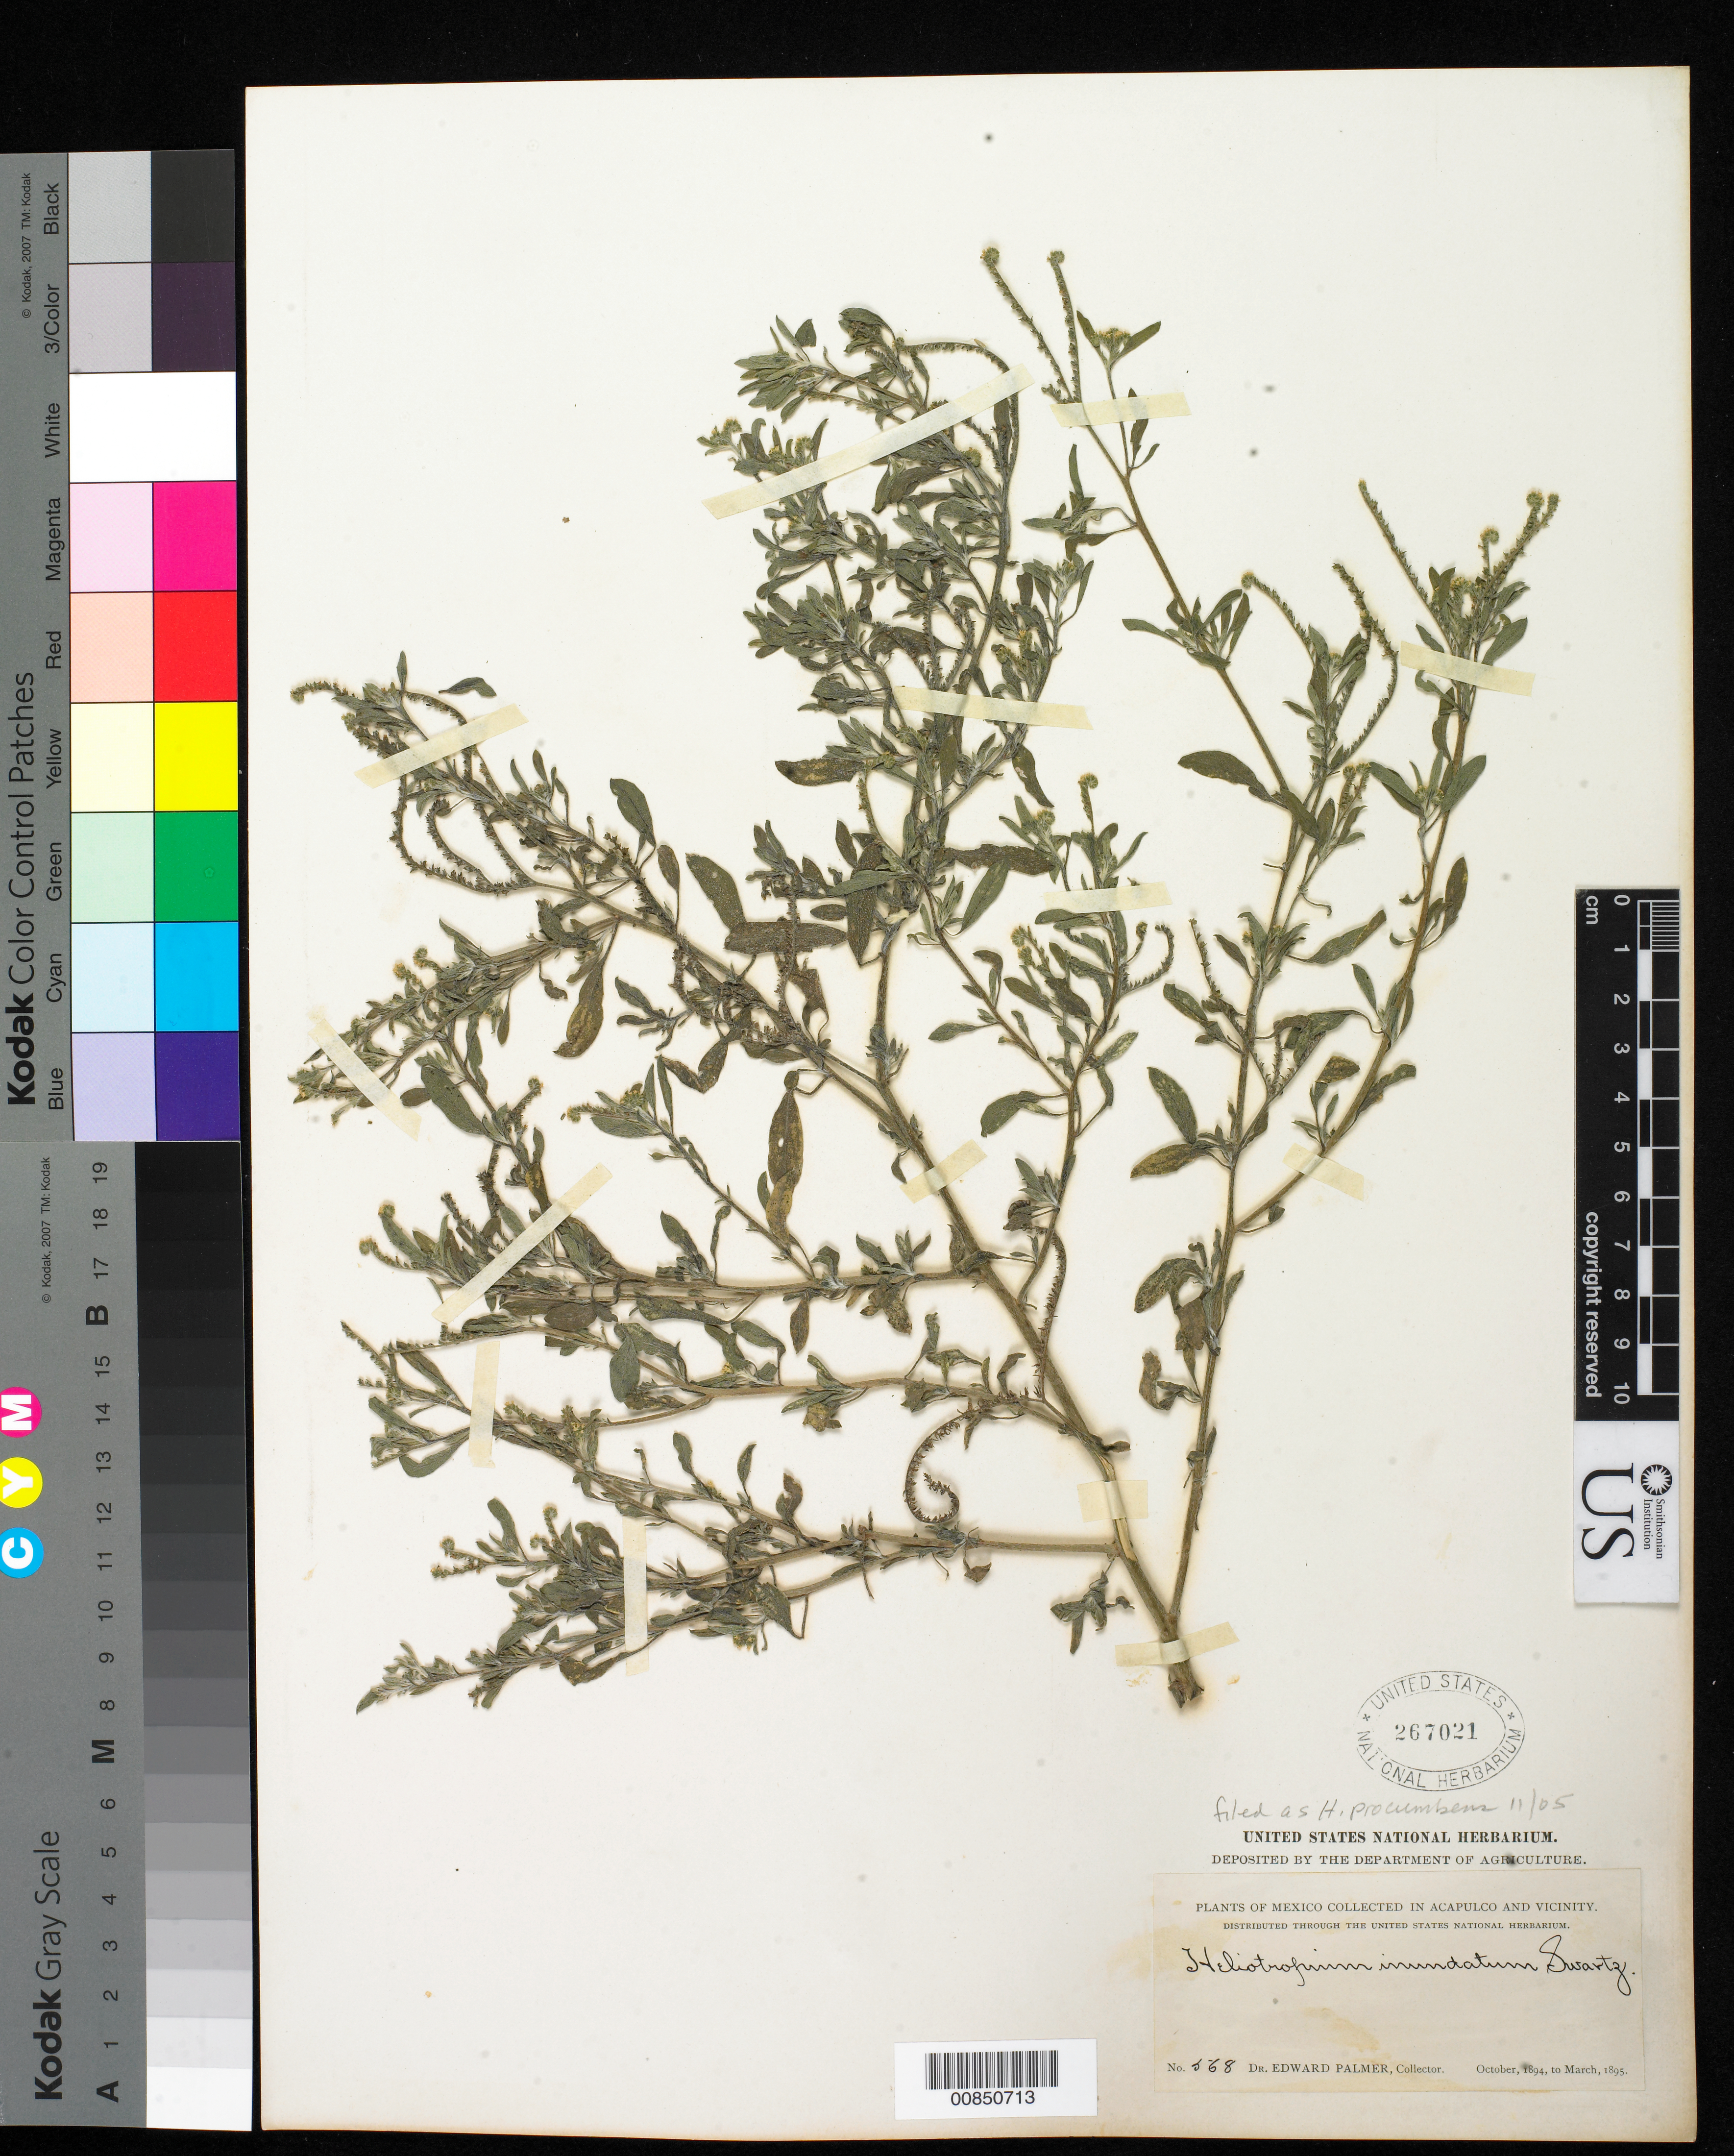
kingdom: Plantae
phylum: Tracheophyta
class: Magnoliopsida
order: Boraginales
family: Heliotropiaceae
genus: Euploca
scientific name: Euploca procumbens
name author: (Mill.) Diane & Hilger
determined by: Feuillet, C.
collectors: E. Palmer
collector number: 568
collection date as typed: Oct 1894 to -- Mar 1895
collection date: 1894-10/1895-03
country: Mexico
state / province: Guerrero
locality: Acapulco, Guerrero and vicinity.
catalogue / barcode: US 267021